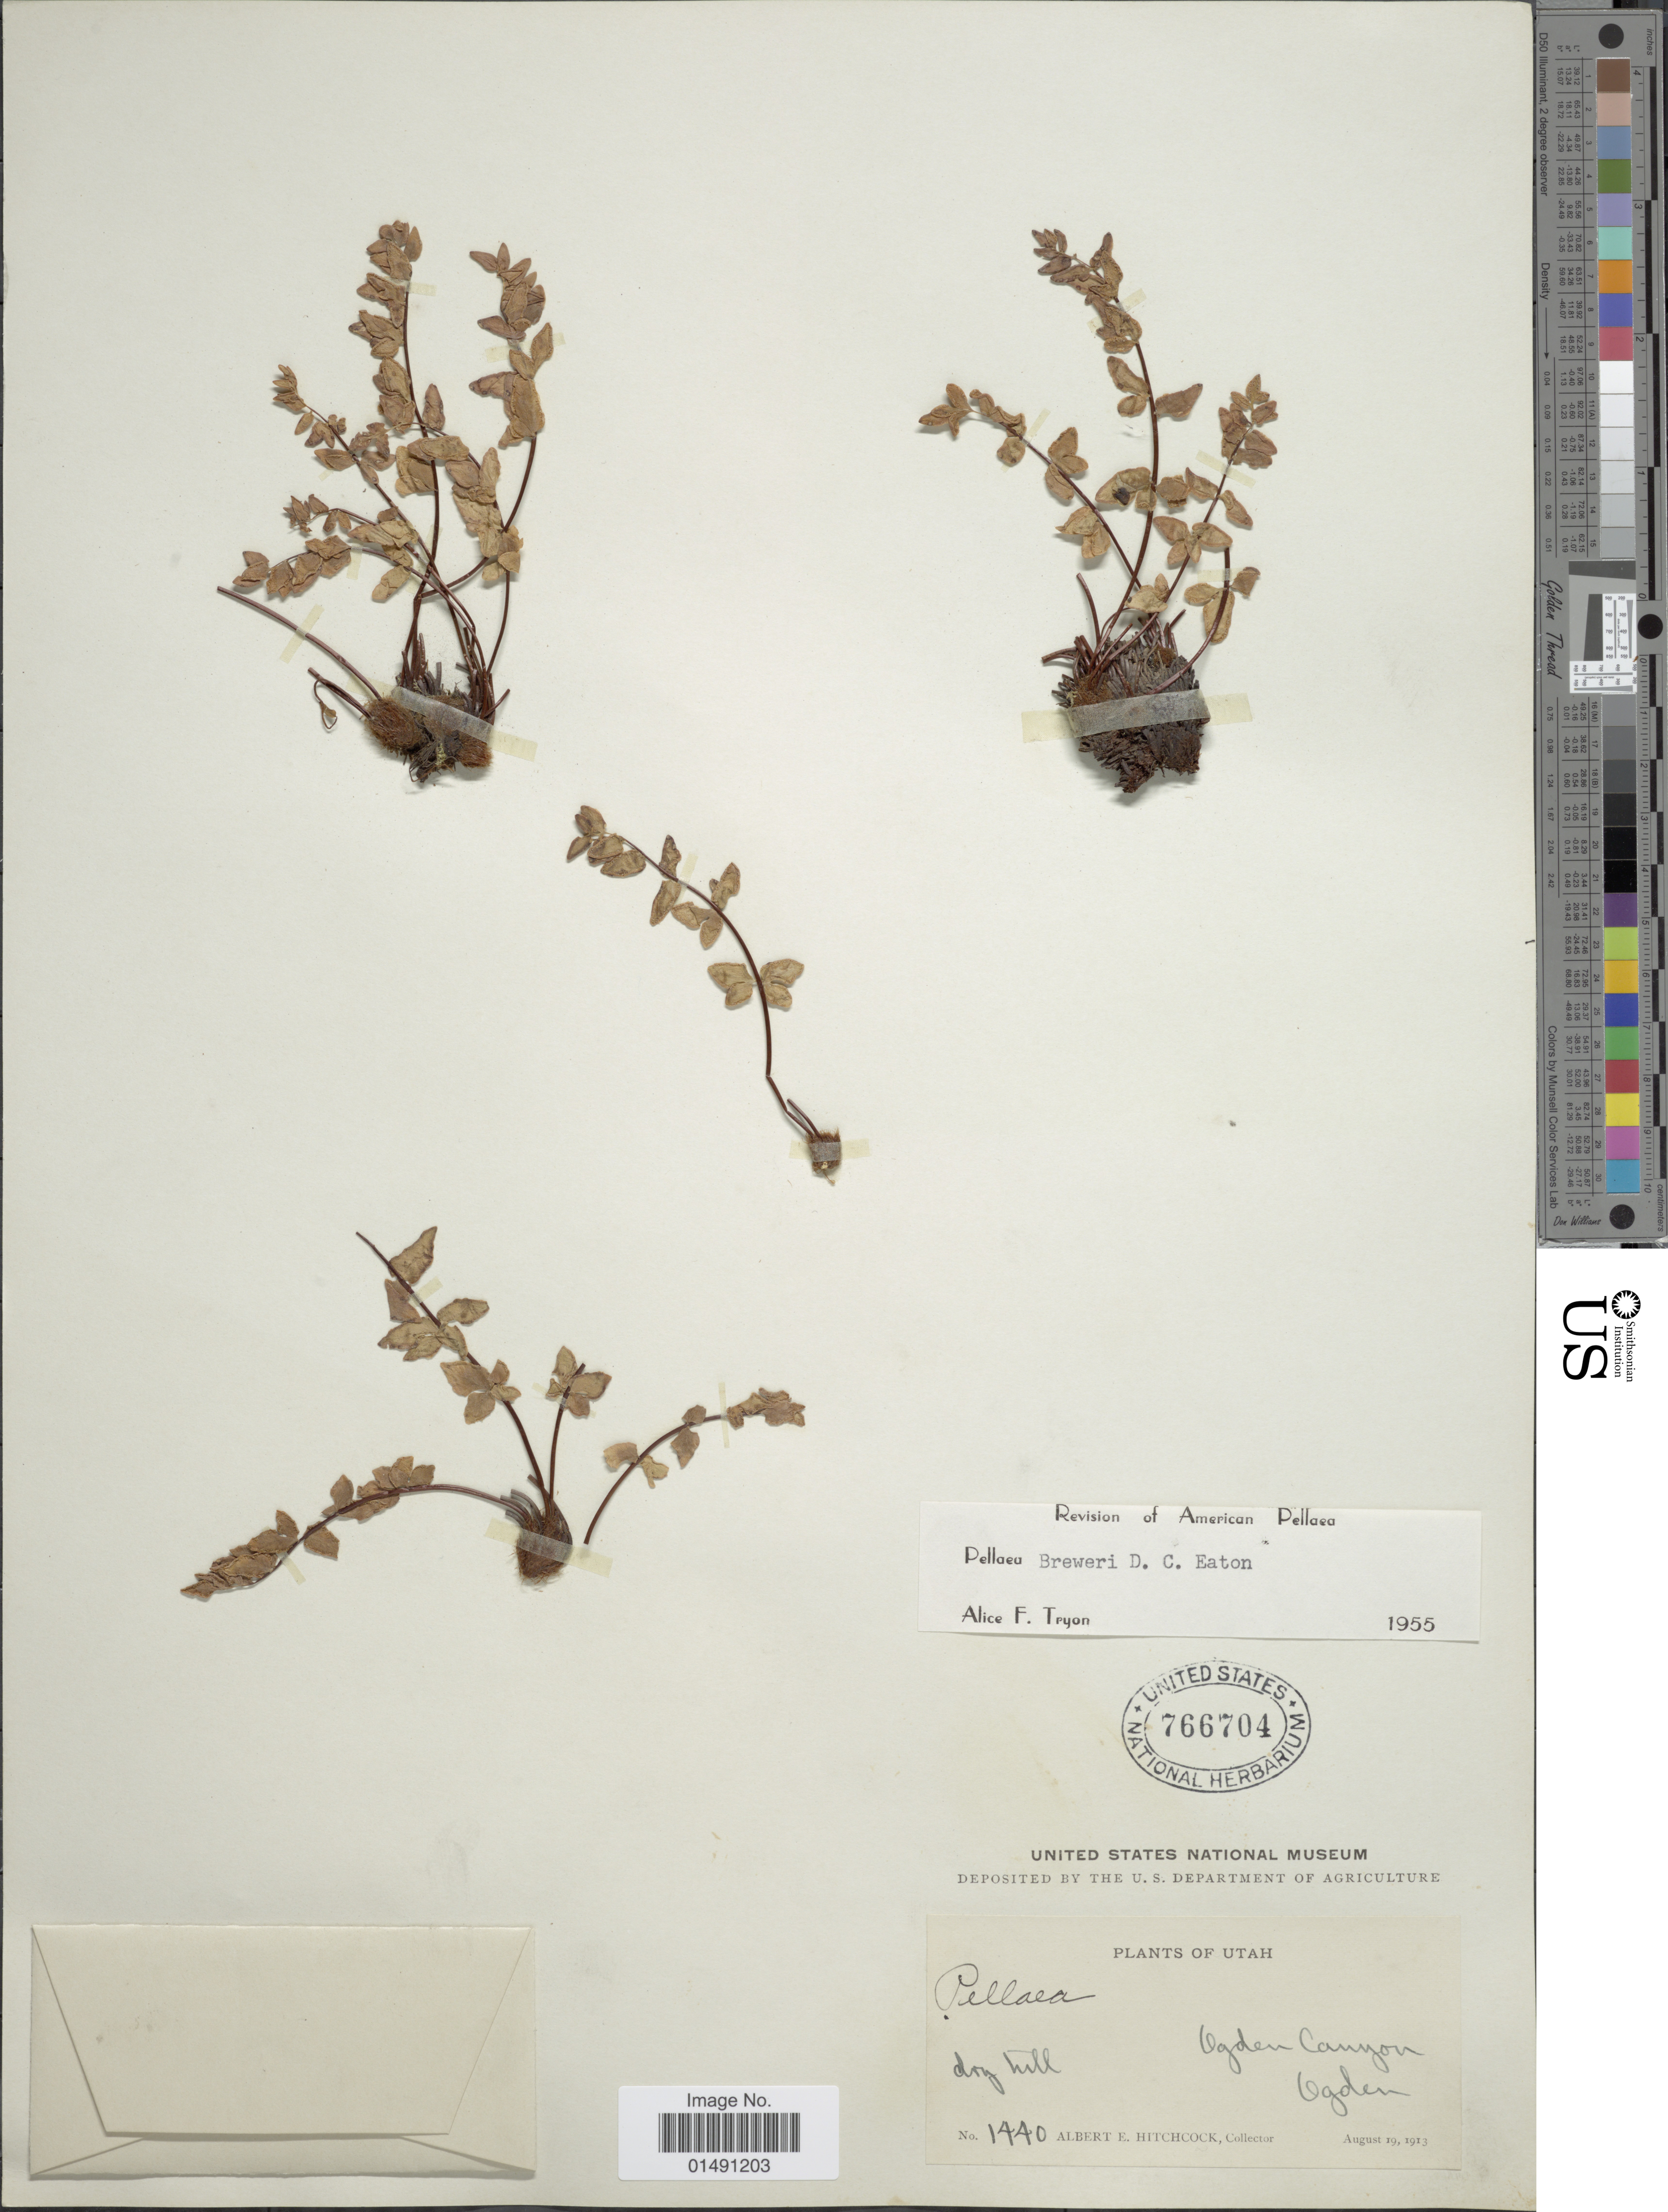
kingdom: Plantae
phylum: Tracheophyta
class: Polypodiopsida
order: Polypodiales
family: Pteridaceae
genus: Pellaea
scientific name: Pellaea breweri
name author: D.C. Eaton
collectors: A. Hitchcock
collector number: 1440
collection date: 1913-08-19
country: United States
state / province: Utah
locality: Ogden Canyon, Ogden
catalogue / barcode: US 766704